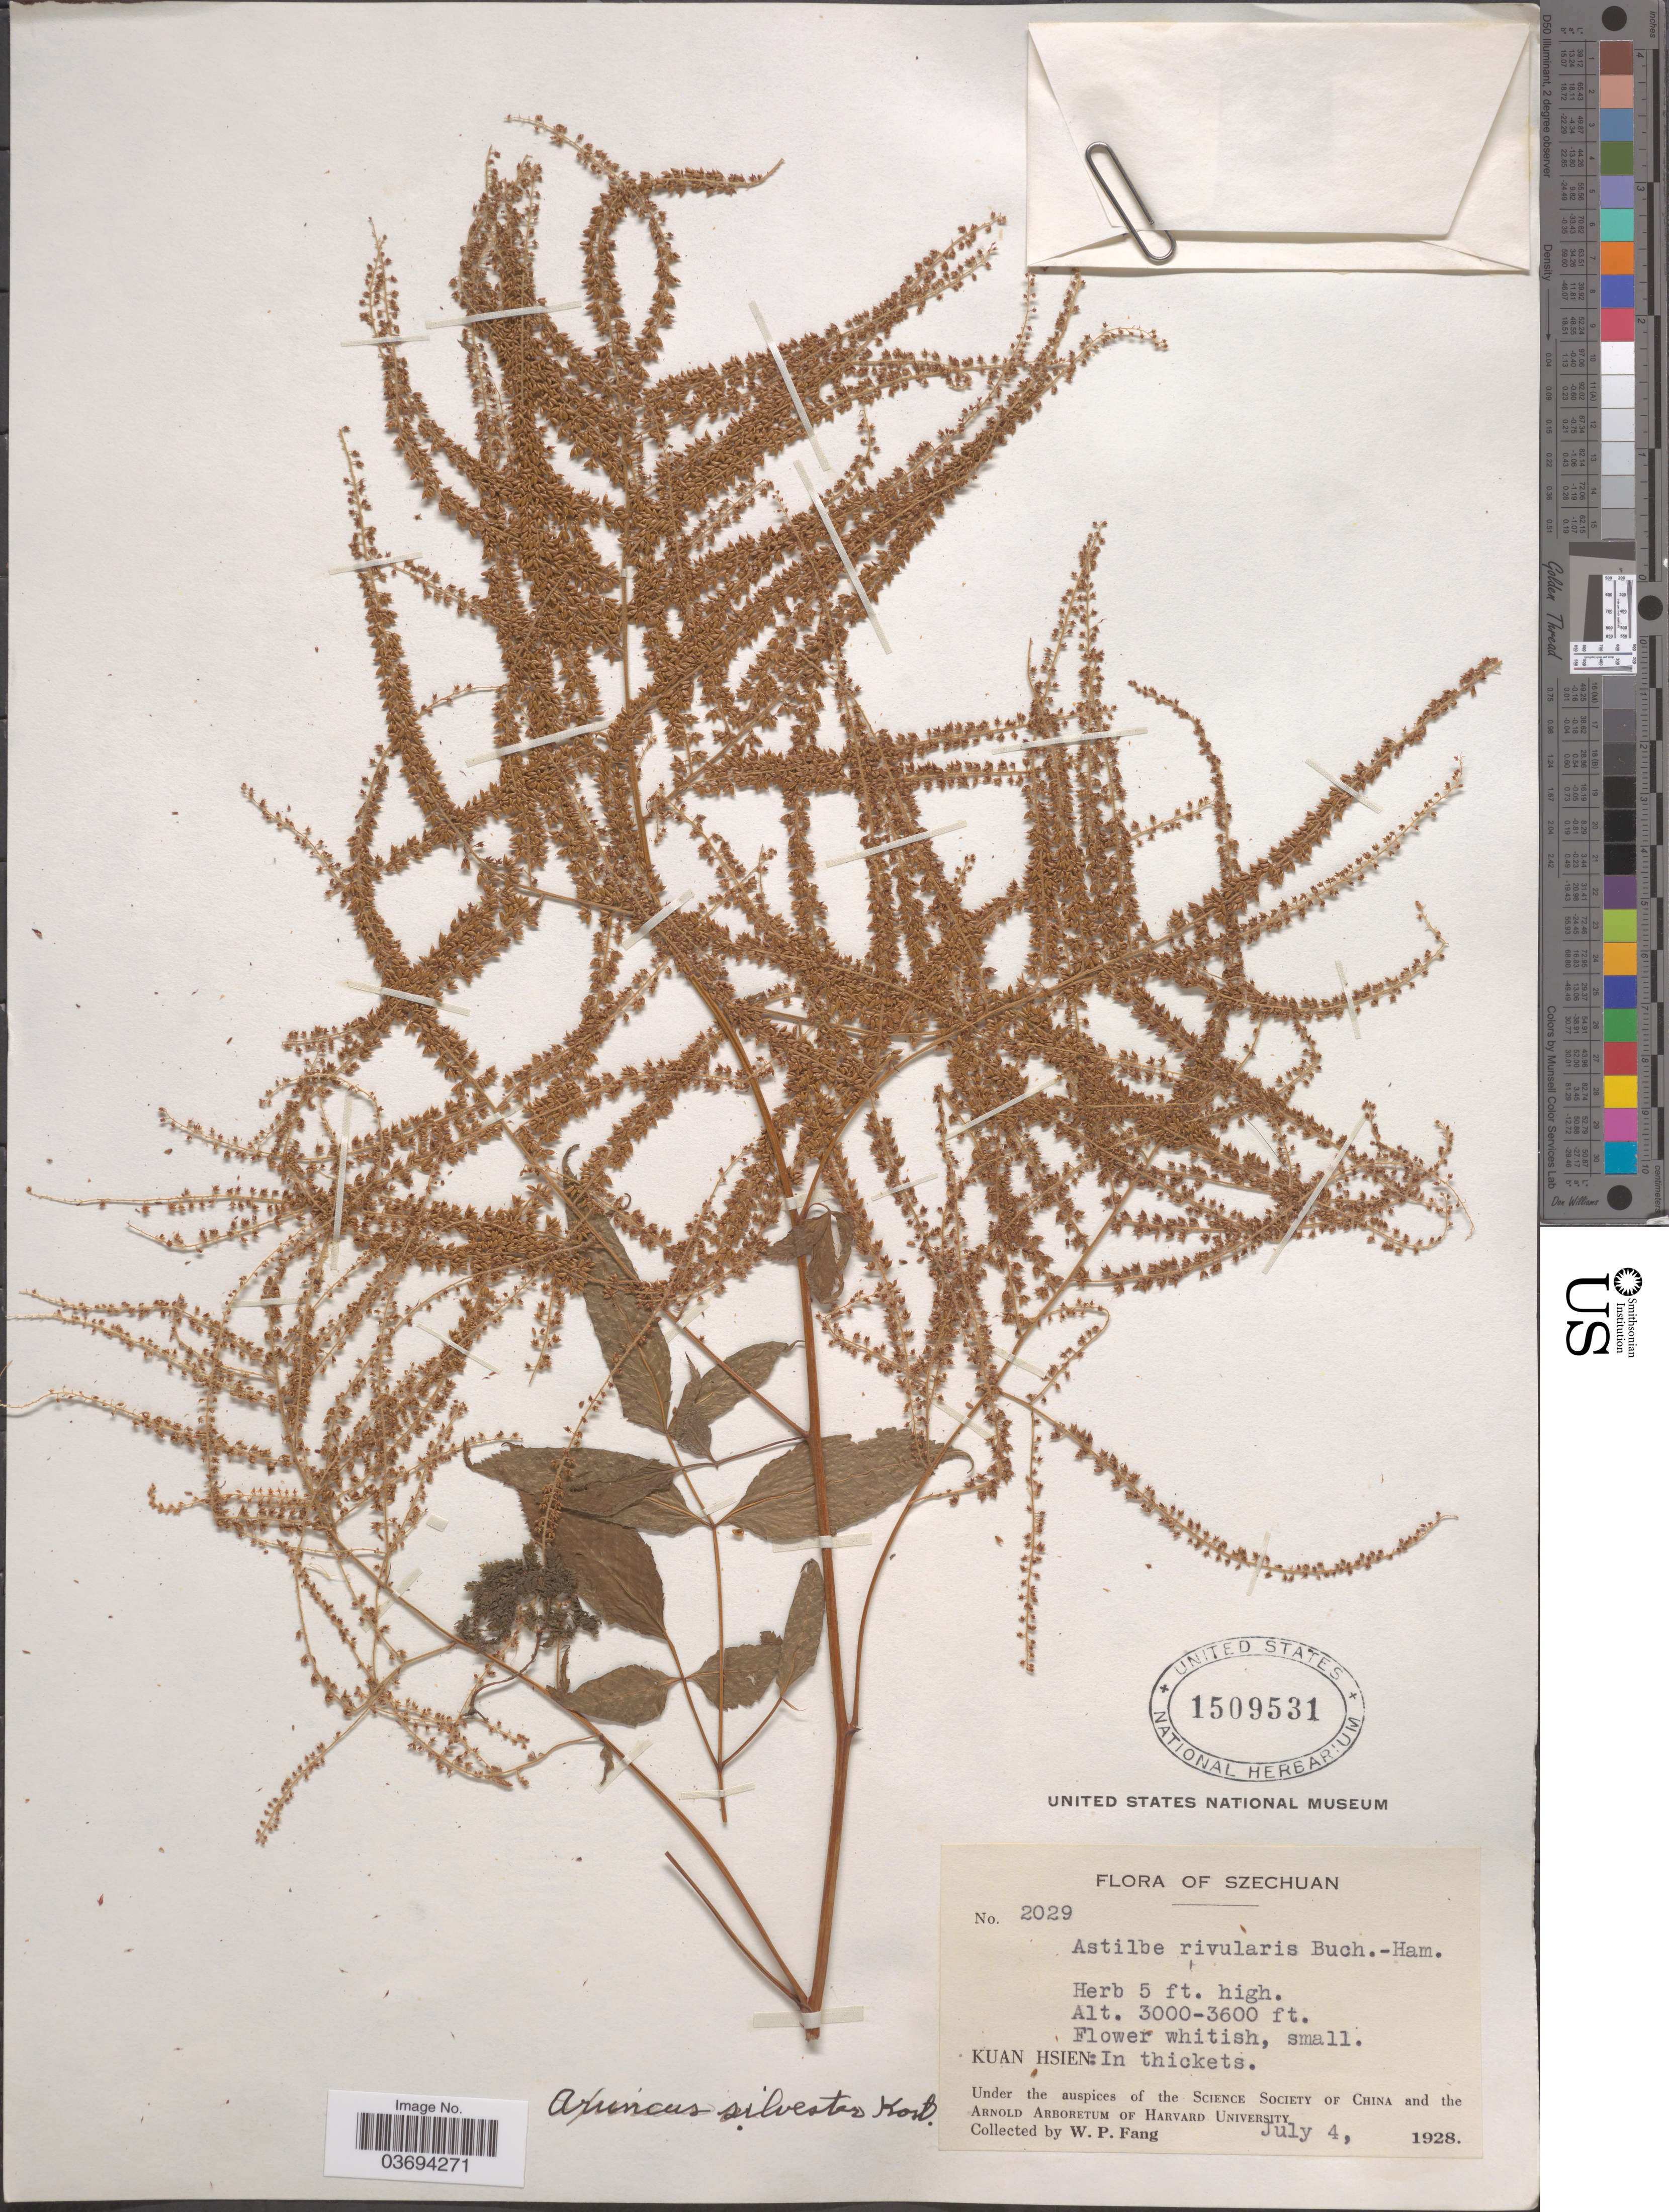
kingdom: Plantae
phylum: Tracheophyta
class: Magnoliopsida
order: Rosales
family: Rosaceae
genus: Aruncus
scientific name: Aruncus sylvester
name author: Kostel. ex Maxim.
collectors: W. P. Fang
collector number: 2029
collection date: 1928-07-04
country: China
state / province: Sichuan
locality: Kuan Hsien.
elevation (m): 914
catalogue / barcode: US 1509531